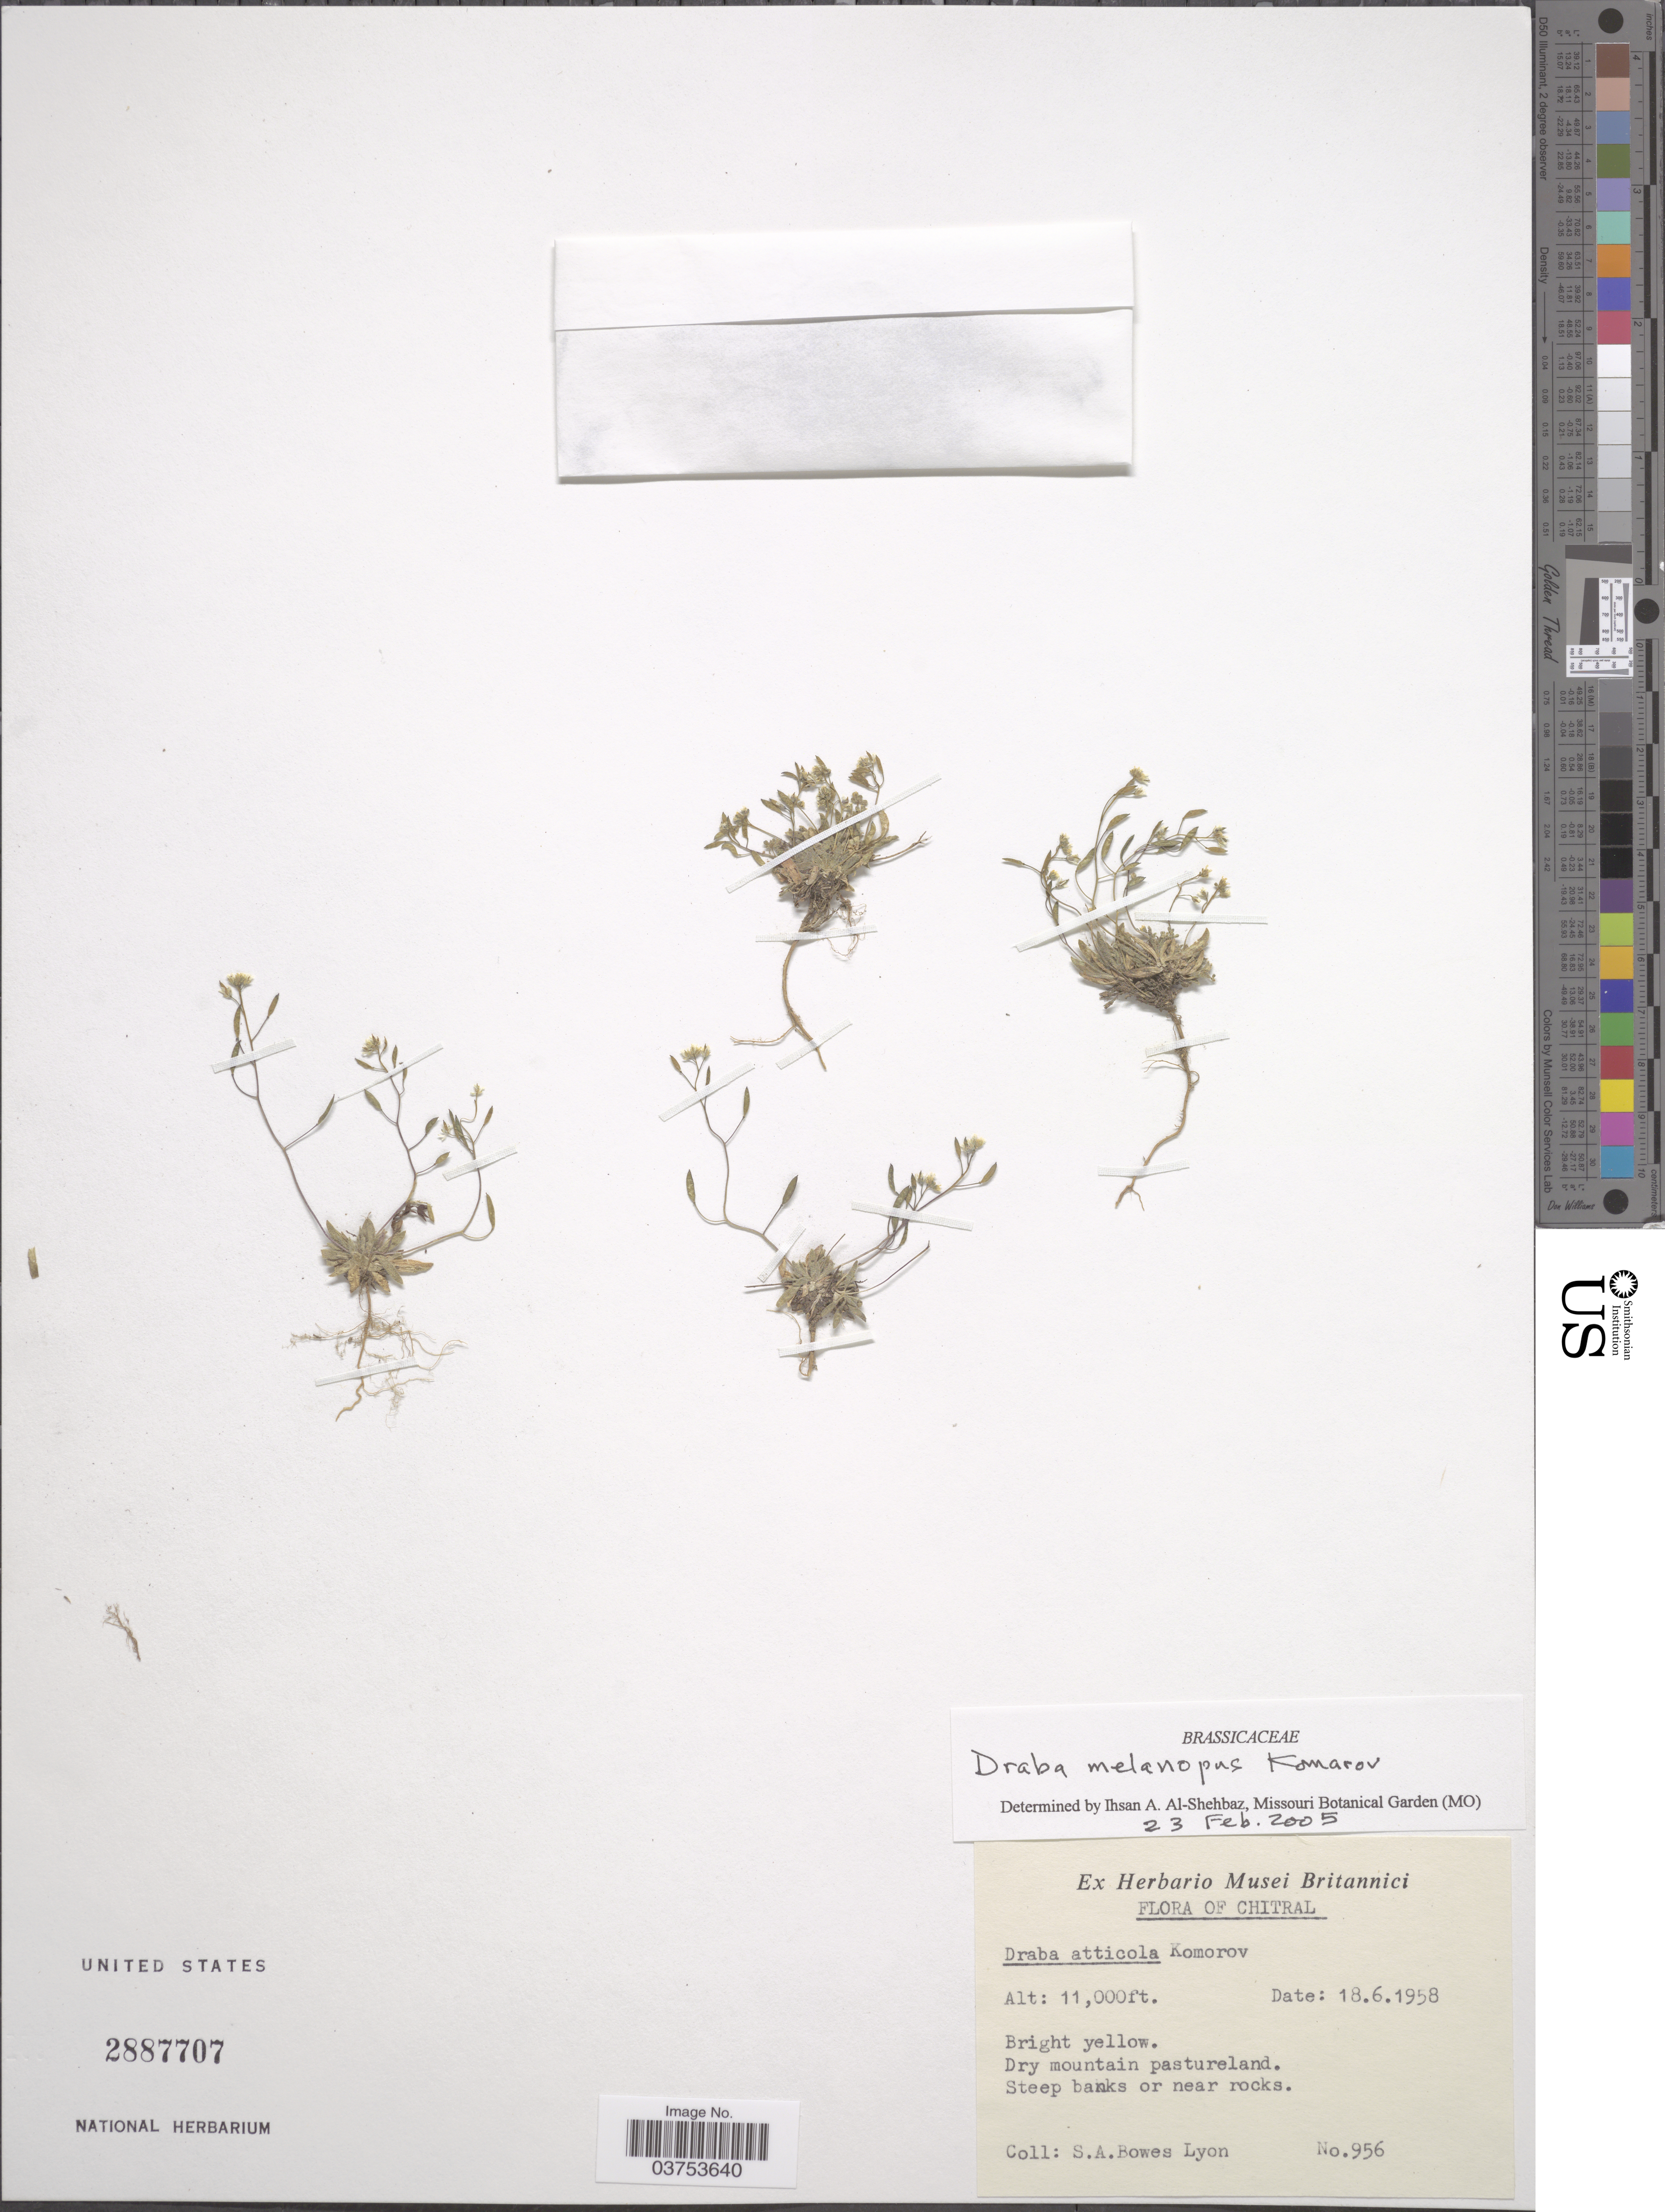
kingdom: Plantae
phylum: Tracheophyta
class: Magnoliopsida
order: Brassicales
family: Brassicaceae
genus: Draba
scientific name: Draba melanopus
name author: Kom.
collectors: S. Bowes Lyon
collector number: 956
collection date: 1958-06-18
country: Pakistan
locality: Chitral. Steep banks or near rocks.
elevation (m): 3353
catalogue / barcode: US 2887707